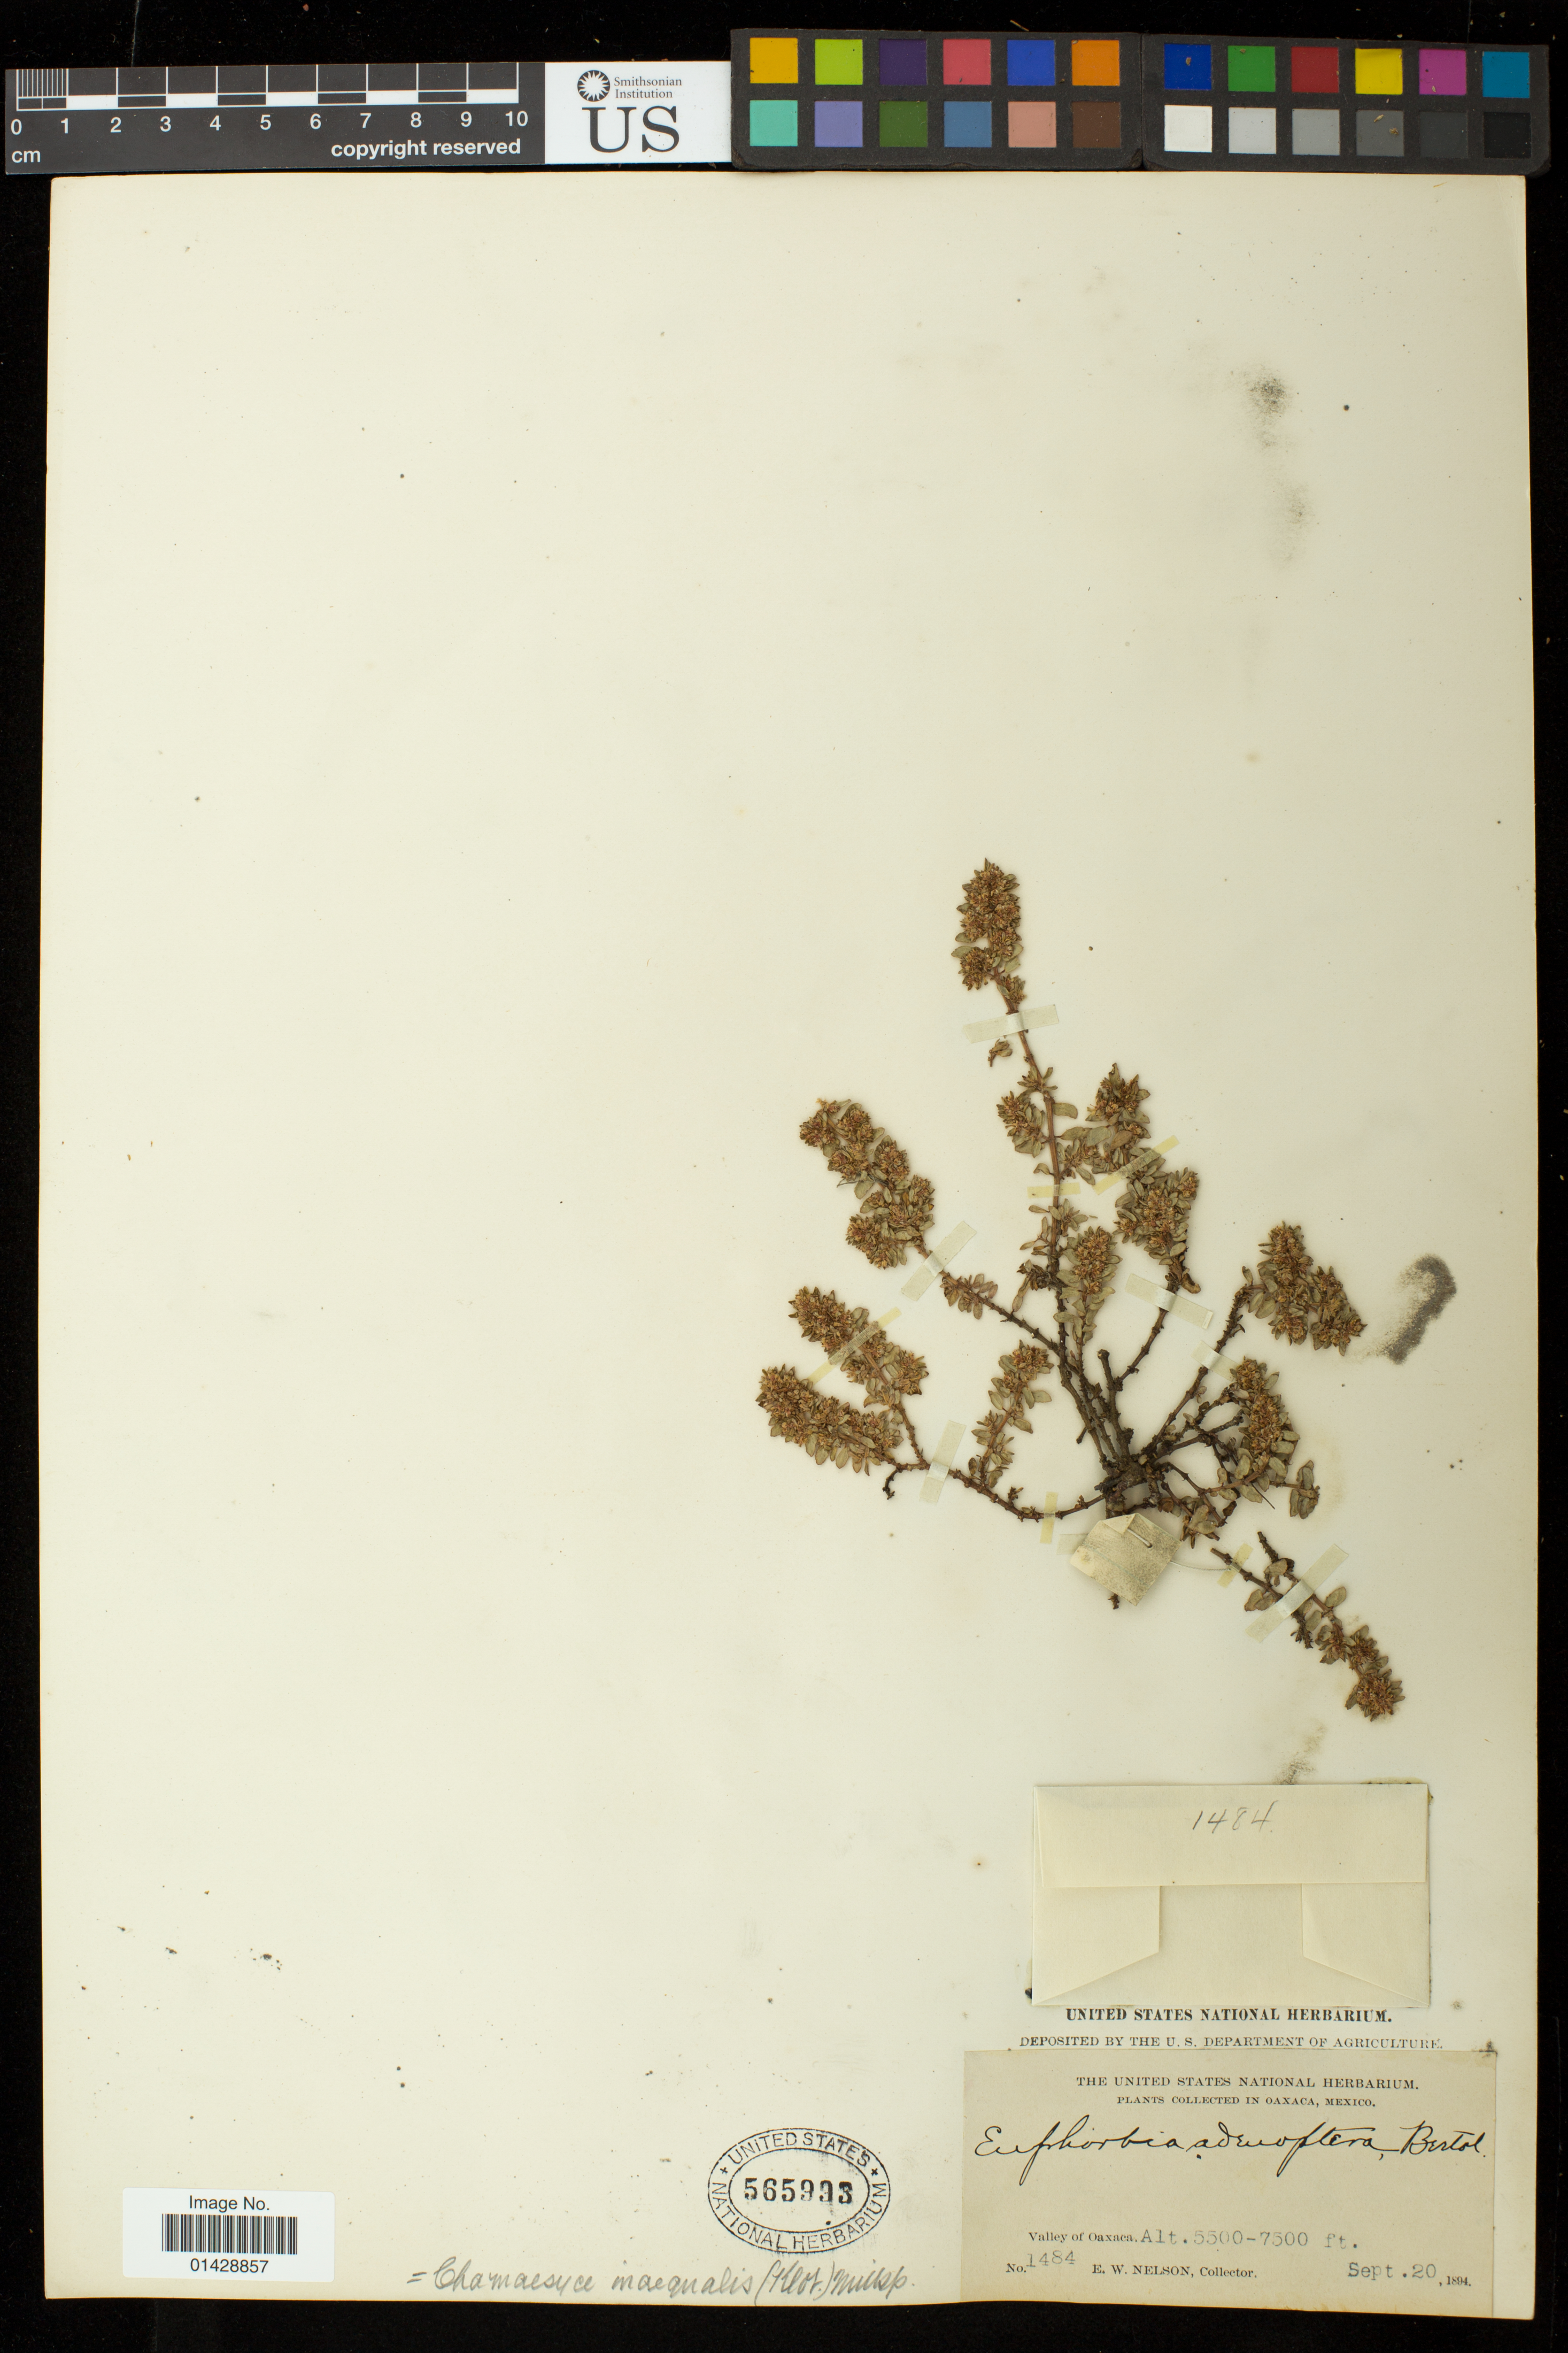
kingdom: Plantae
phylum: Tracheophyta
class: Magnoliopsida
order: Malpighiales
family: Euphorbiaceae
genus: Euphorbia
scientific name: Euphorbia indivisa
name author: (Engelm.) Tidestr.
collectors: E. W. Nelson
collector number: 1484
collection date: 1894-09-20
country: Mexico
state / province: Oaxaca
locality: Valley of Oaxaca.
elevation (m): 1676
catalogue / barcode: US 565993